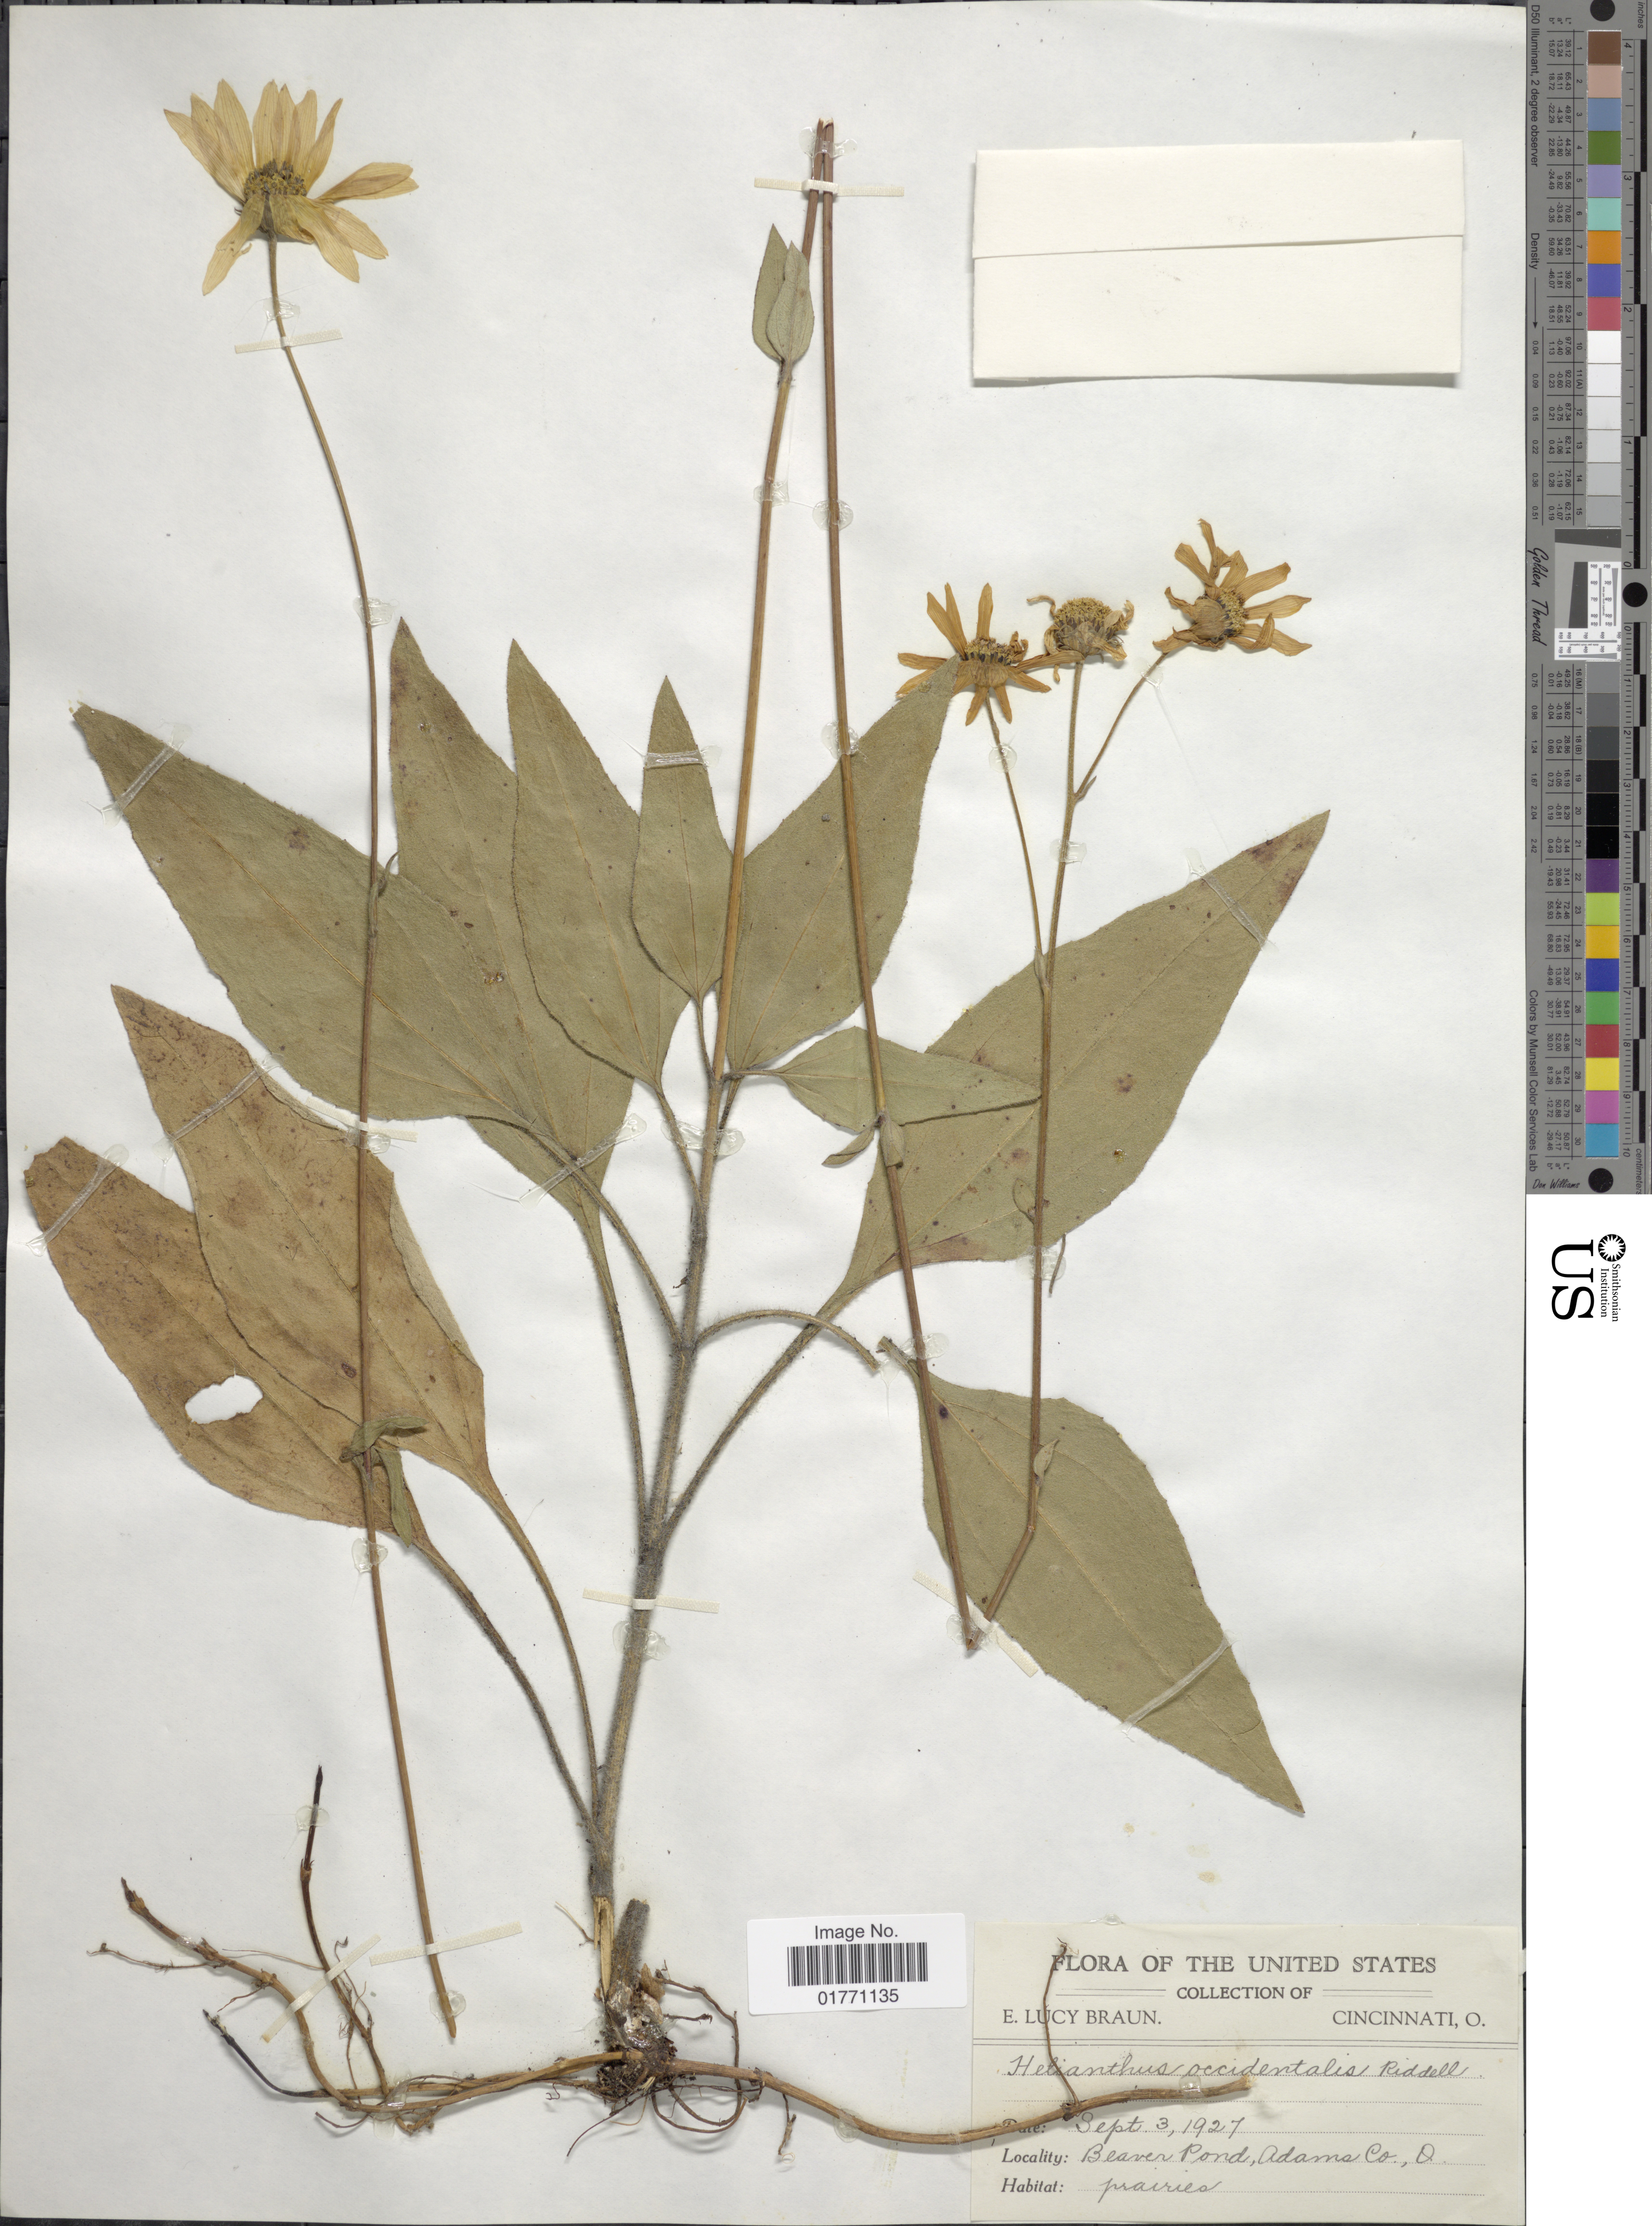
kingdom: Plantae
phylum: Tracheophyta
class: Magnoliopsida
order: Asterales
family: Asteraceae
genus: Helianthus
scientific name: Helianthus occidentalis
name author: Riddell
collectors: E. L. Braun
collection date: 1927-09-03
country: United States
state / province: Ohio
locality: Beaver Pond, Adams Co., prairies.